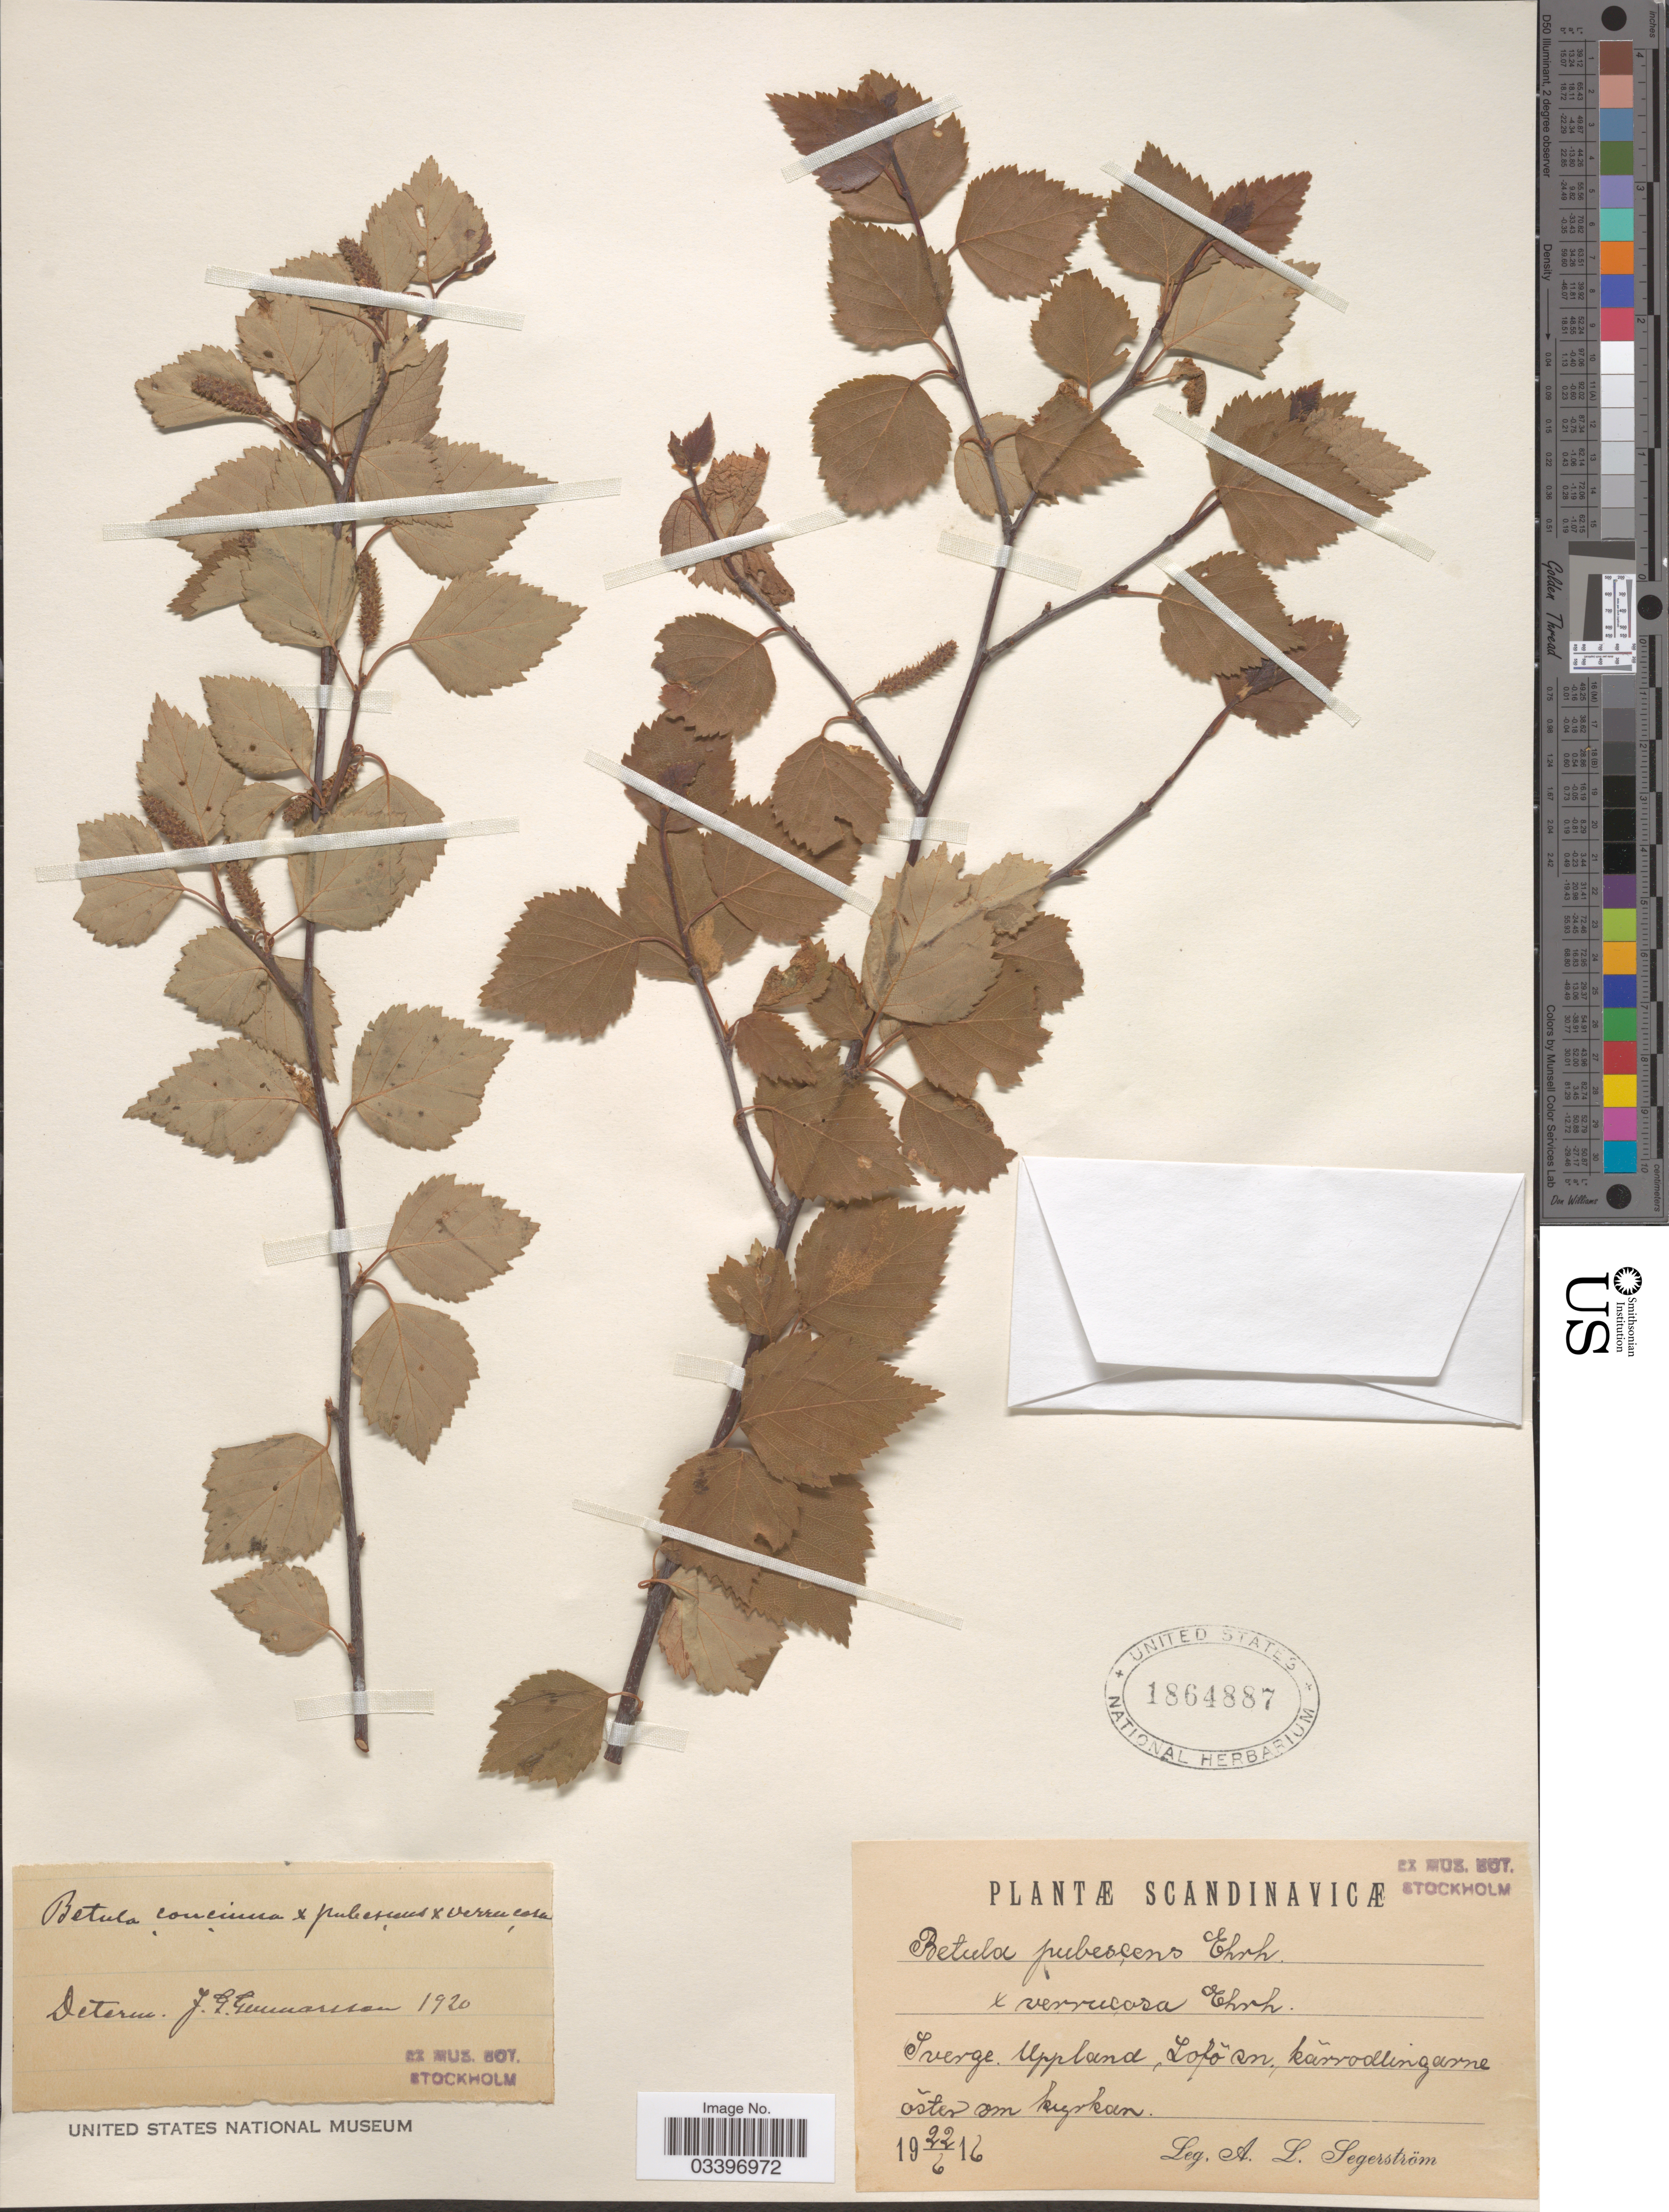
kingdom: Plantae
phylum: Tracheophyta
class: Magnoliopsida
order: Fagales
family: Betulaceae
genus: Betula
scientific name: Betula pubescens x B. verrucosa Ehrh.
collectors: A. Segerström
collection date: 1916-06-22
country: Sweden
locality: Scandinavicæ. Sverge. Uppland, Lofõ sn., kãrrodlingarne õster om kyrkan. [interpreted]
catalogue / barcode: US 1864887